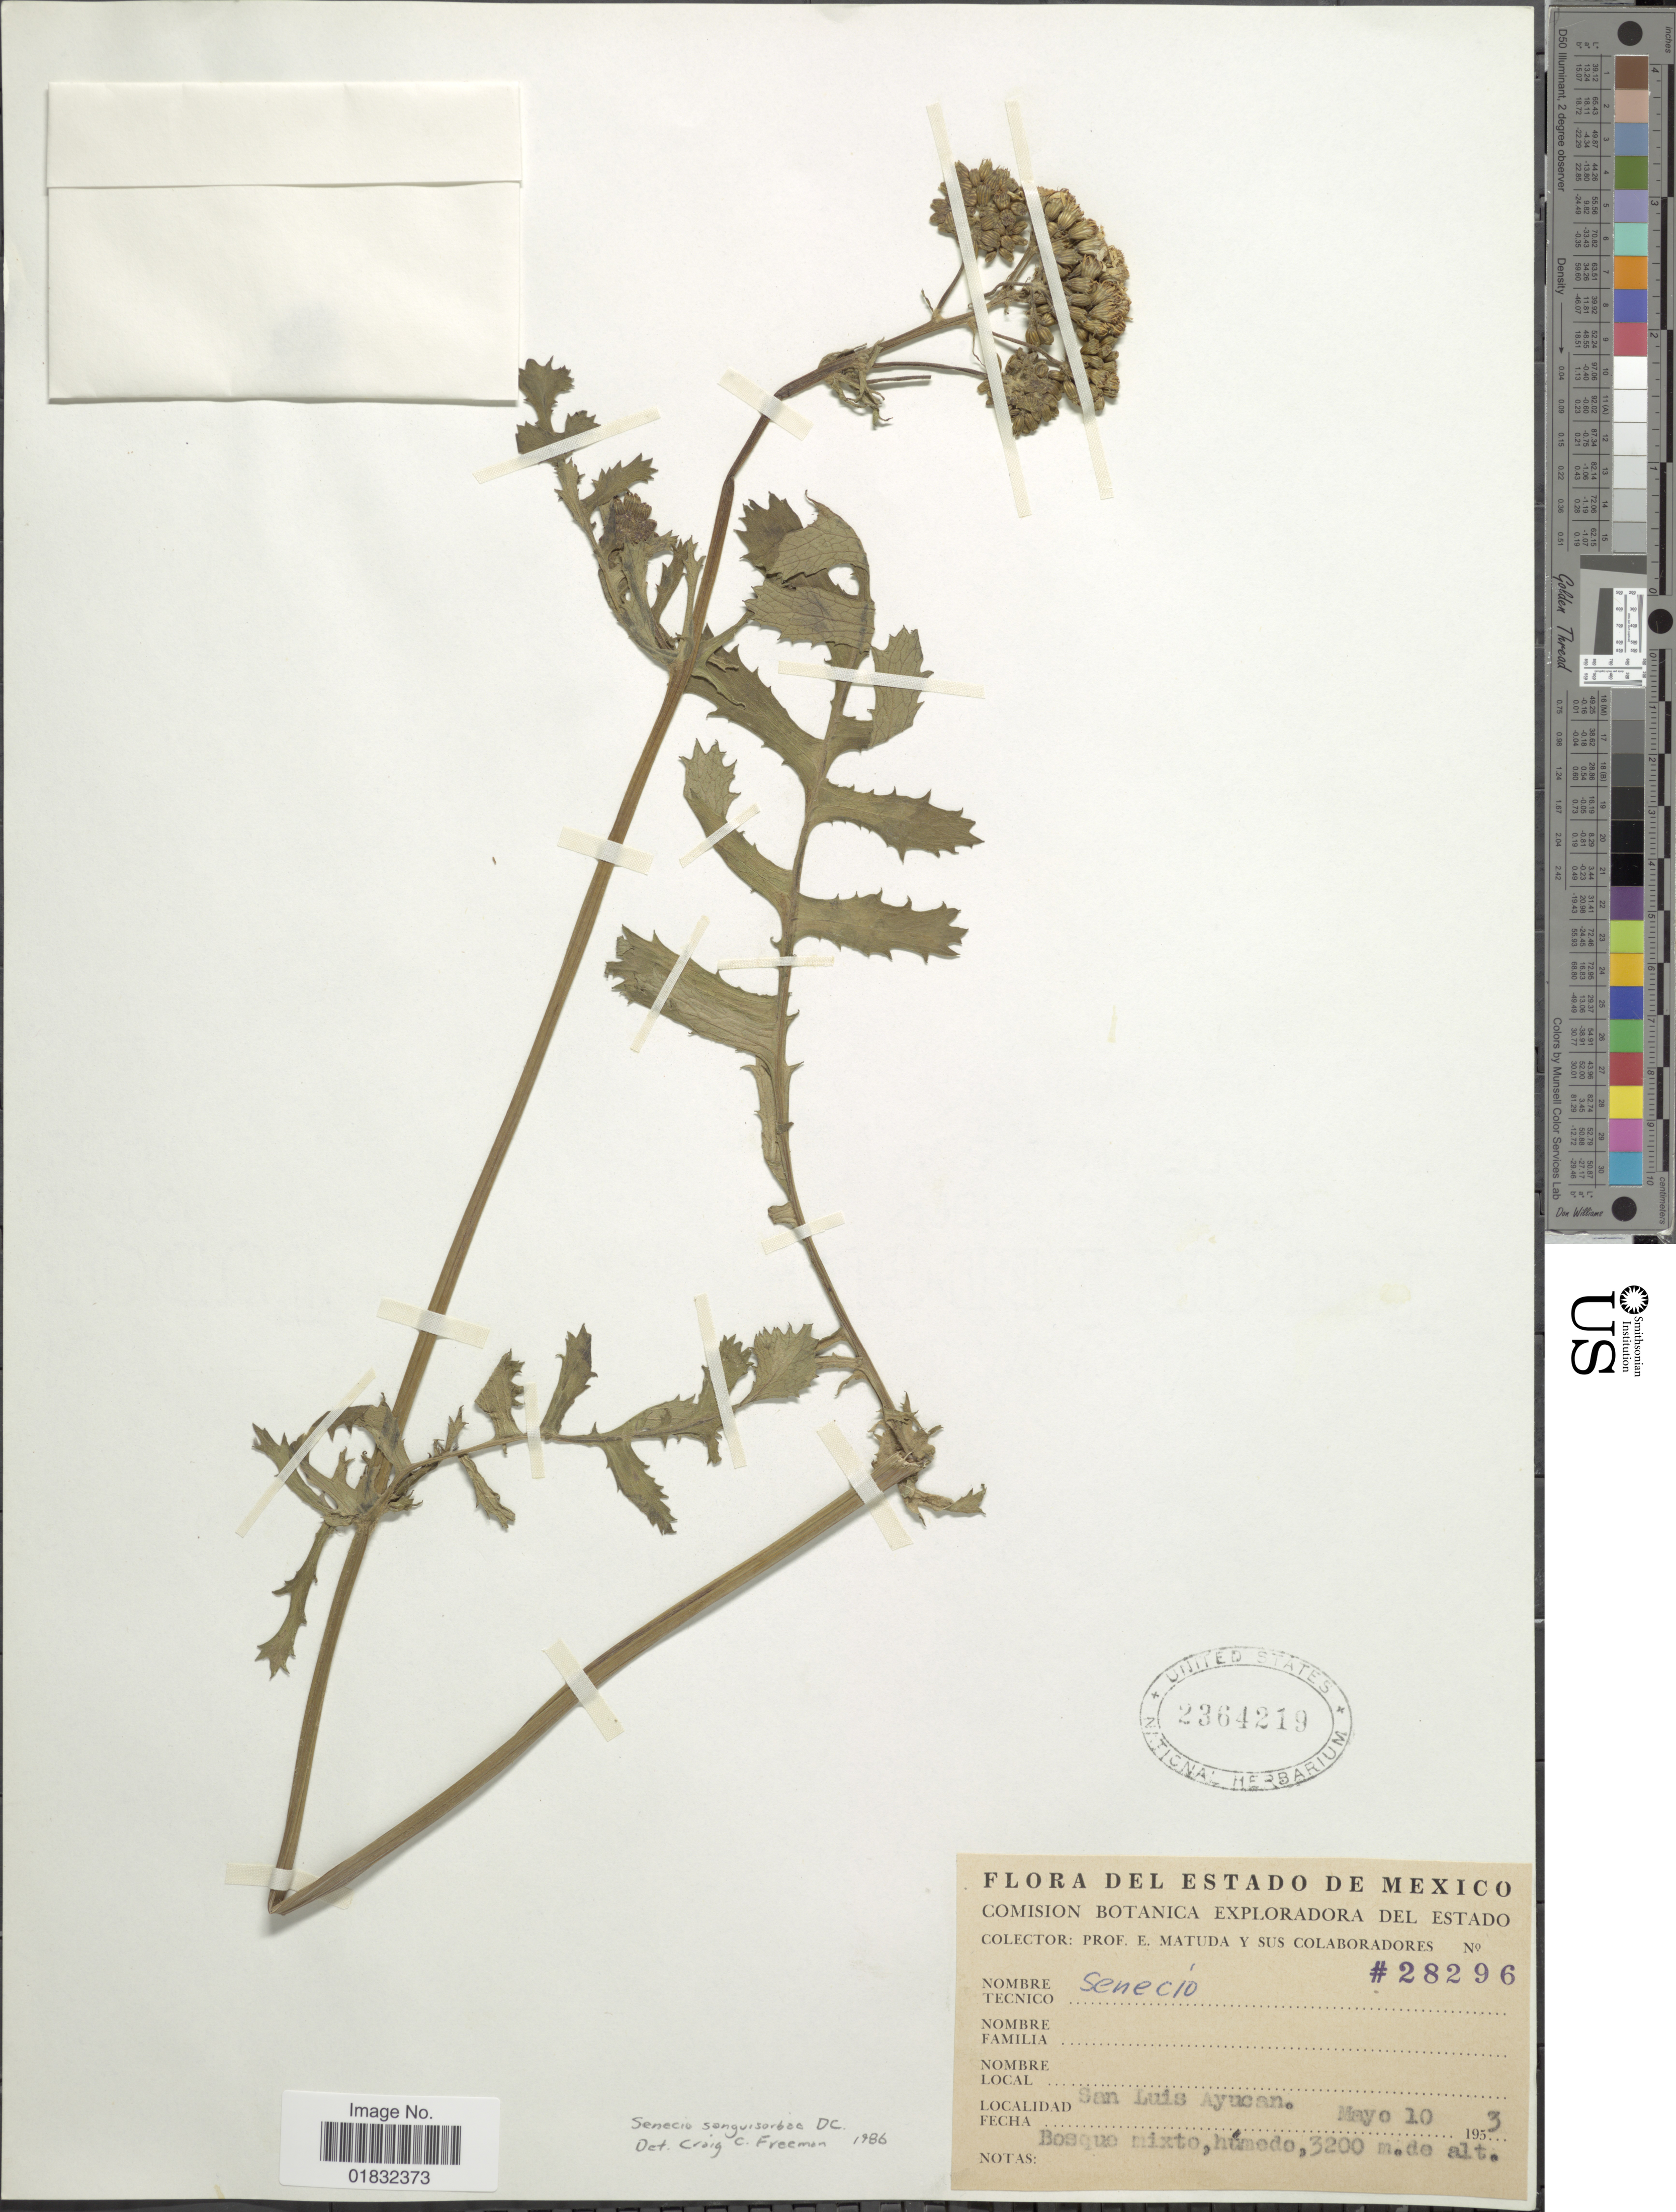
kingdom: Plantae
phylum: Tracheophyta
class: Magnoliopsida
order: Asterales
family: Asteraceae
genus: Packera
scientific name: Packera sanguisorbae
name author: (DC.) C. Jeffrey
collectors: E. Matuda & et al.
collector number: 28296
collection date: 1953-05-10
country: Mexico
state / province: México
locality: San Luis Ayucan, Bosque mixto, húmedo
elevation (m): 3200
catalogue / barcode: US 2364219